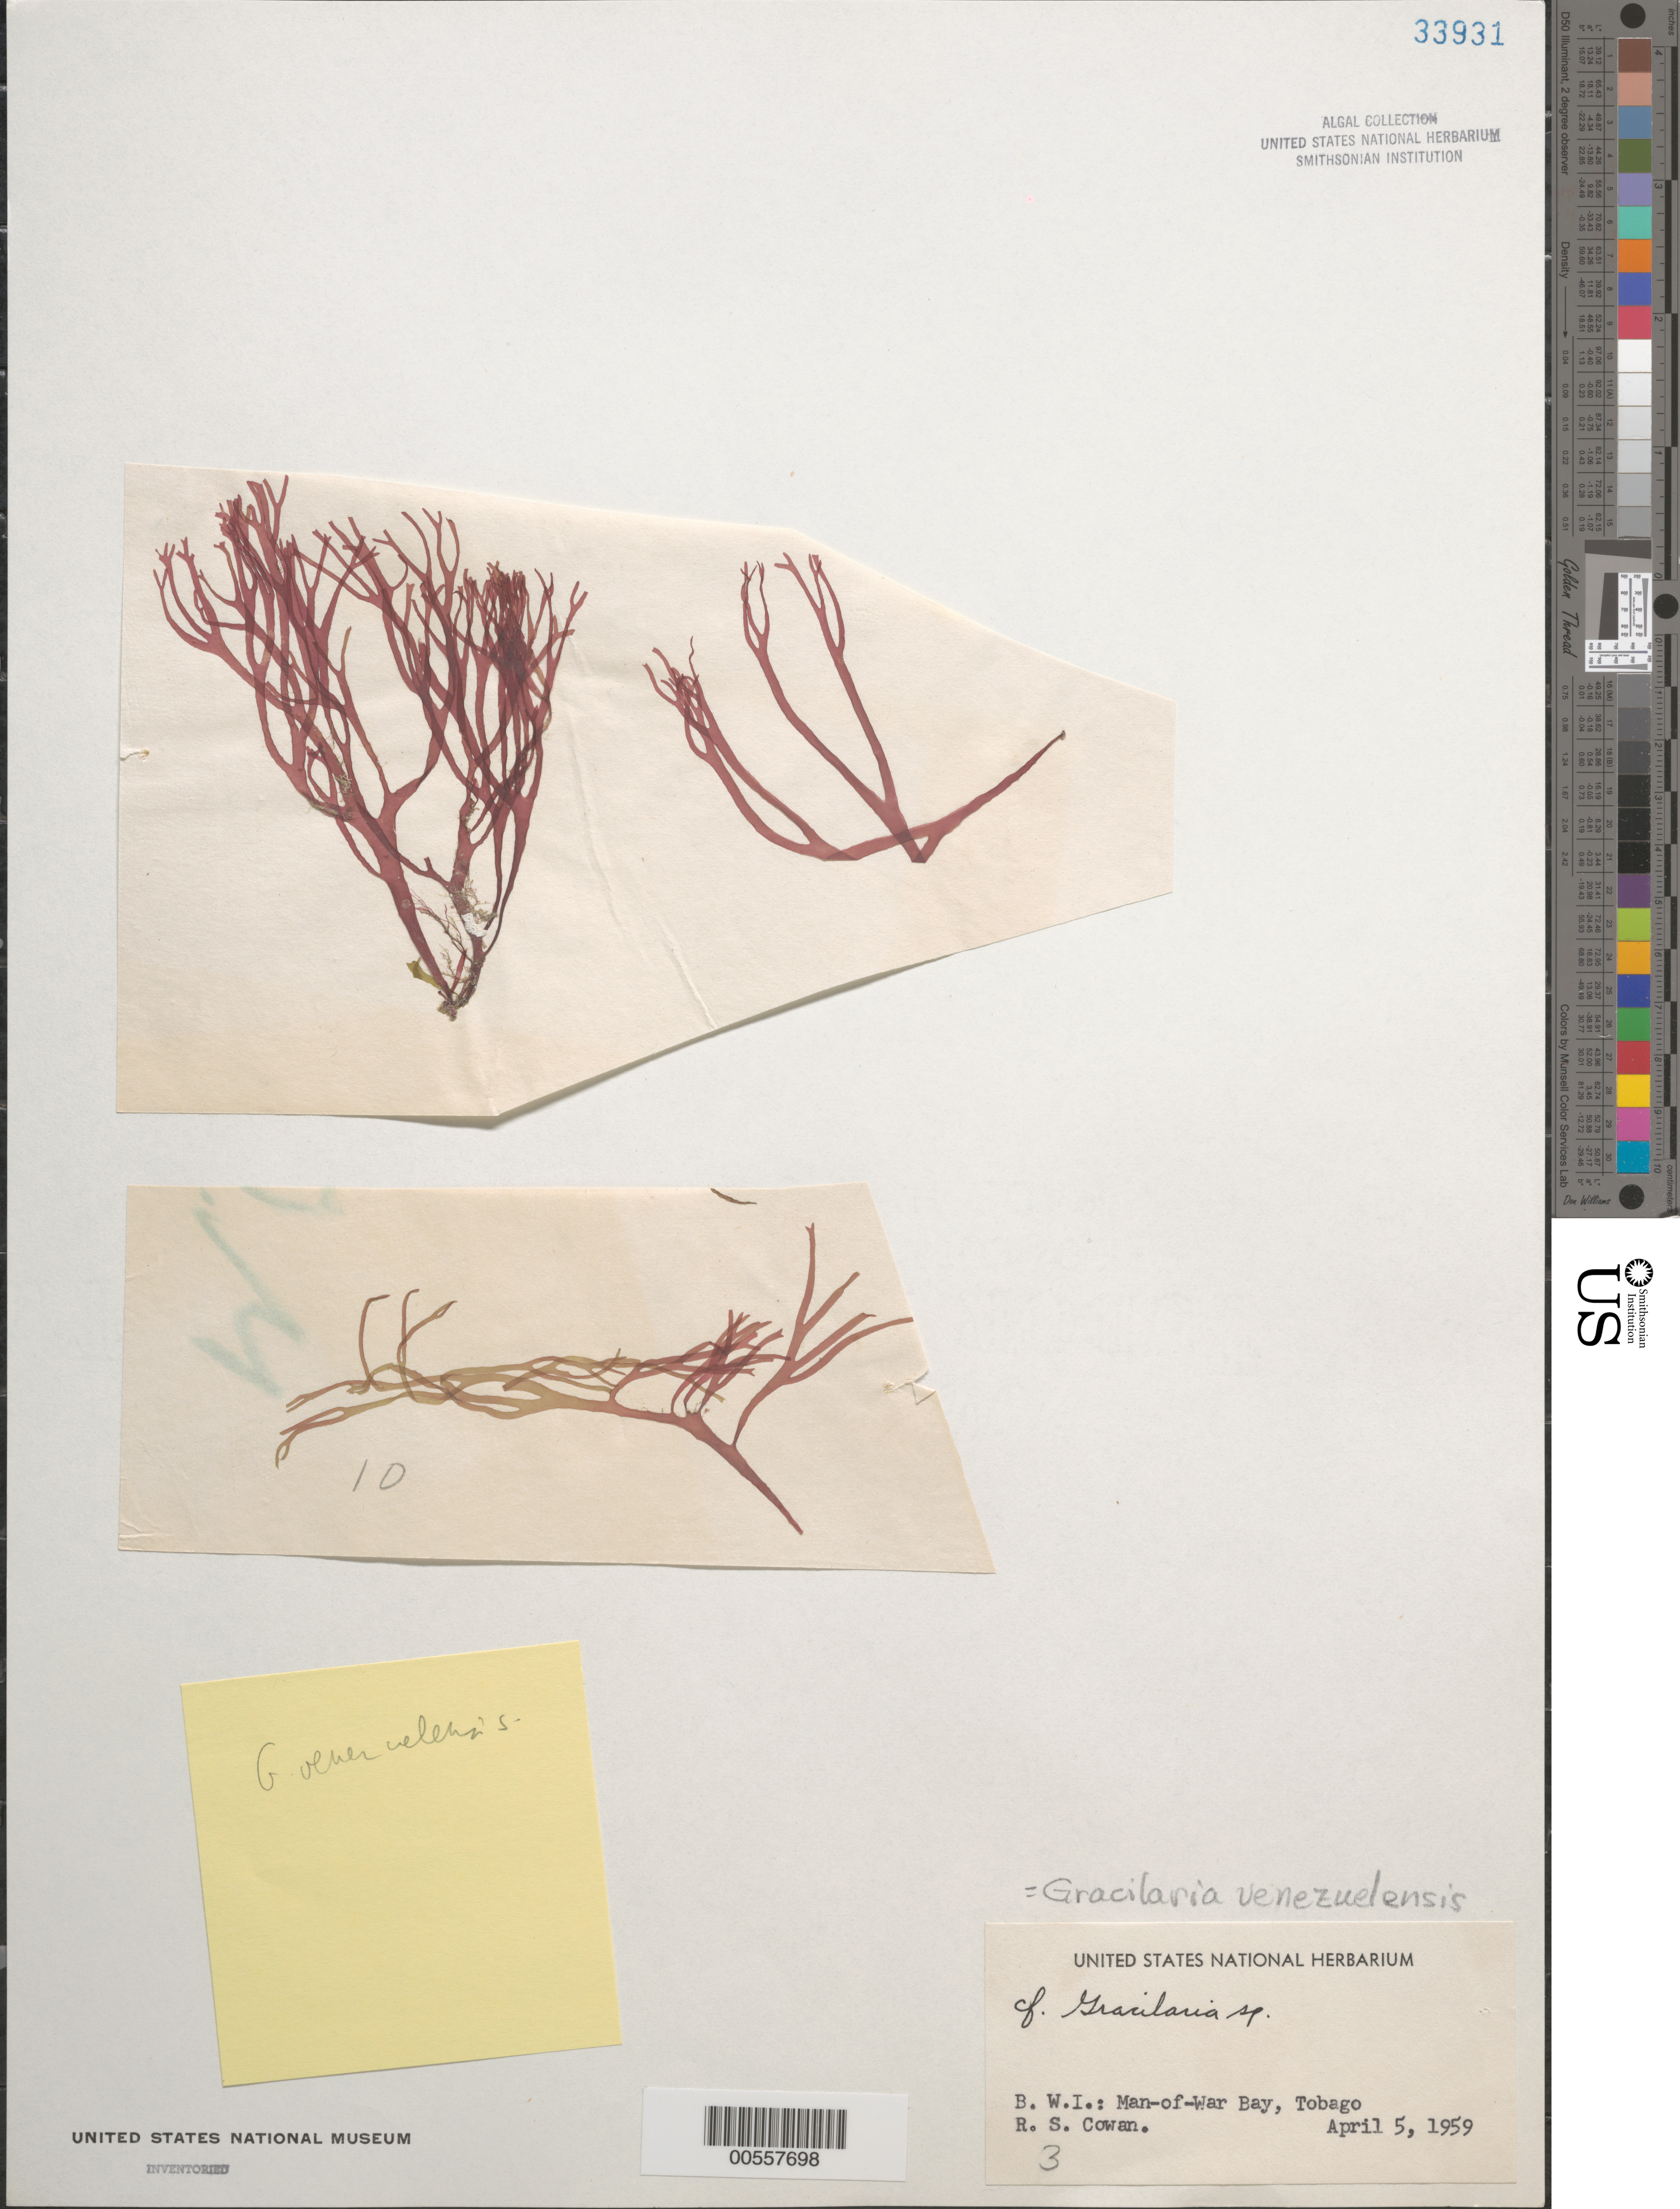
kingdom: Plantae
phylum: Rhodophyta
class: Florideophyceae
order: Gracilariales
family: Gracilariaceae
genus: Gracilaria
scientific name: Gracilaria venezuelensis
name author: W.R. Taylor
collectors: R. S. Cowan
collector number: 3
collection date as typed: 05 Apr 1959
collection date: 1959-04-05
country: Trinidad and Tobago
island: Tobago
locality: Man-of-War Bay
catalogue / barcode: US 33931